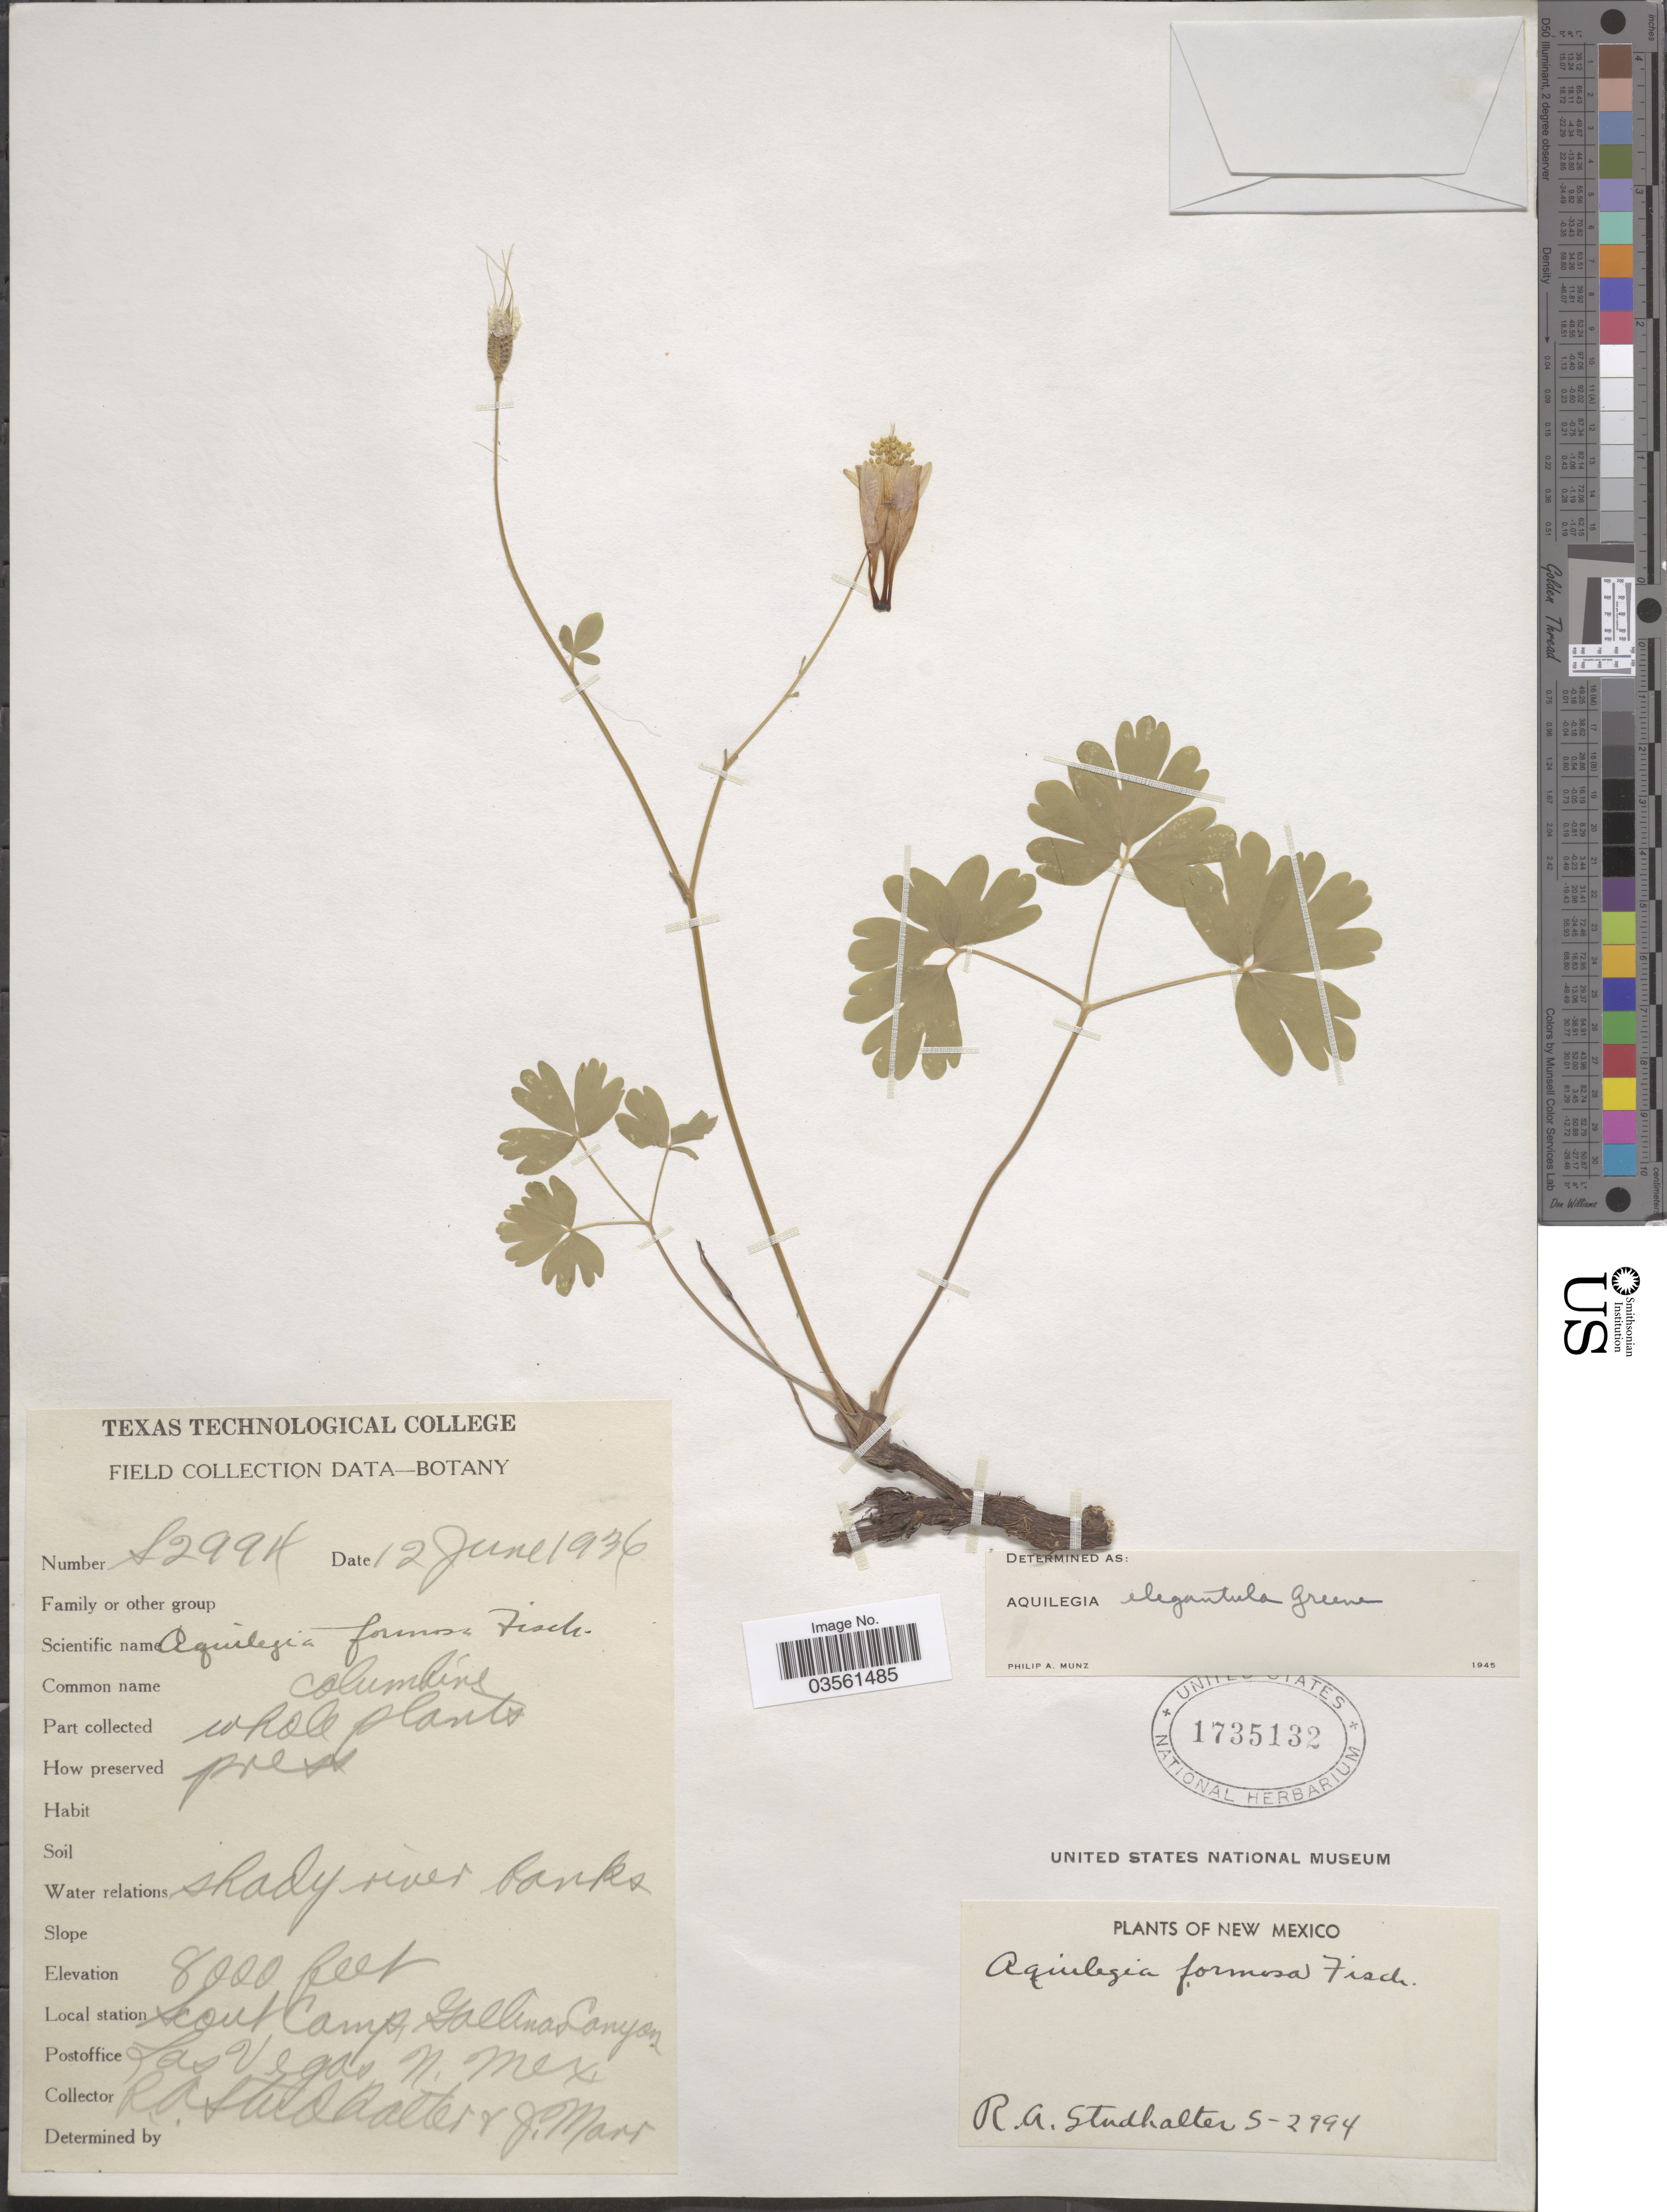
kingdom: Plantae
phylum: Tracheophyta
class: Magnoliopsida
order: Ranunculales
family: Ranunculaceae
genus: Aquilegia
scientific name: Aquilegia elegantula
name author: Greene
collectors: R. Studhalter & J. Marr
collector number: S-2994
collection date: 1936-06-12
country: United States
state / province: New Mexico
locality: Local station Scout Camp, Gallinas Canyon. Postoffice Las Vegas.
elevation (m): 2438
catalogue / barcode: US 1735132